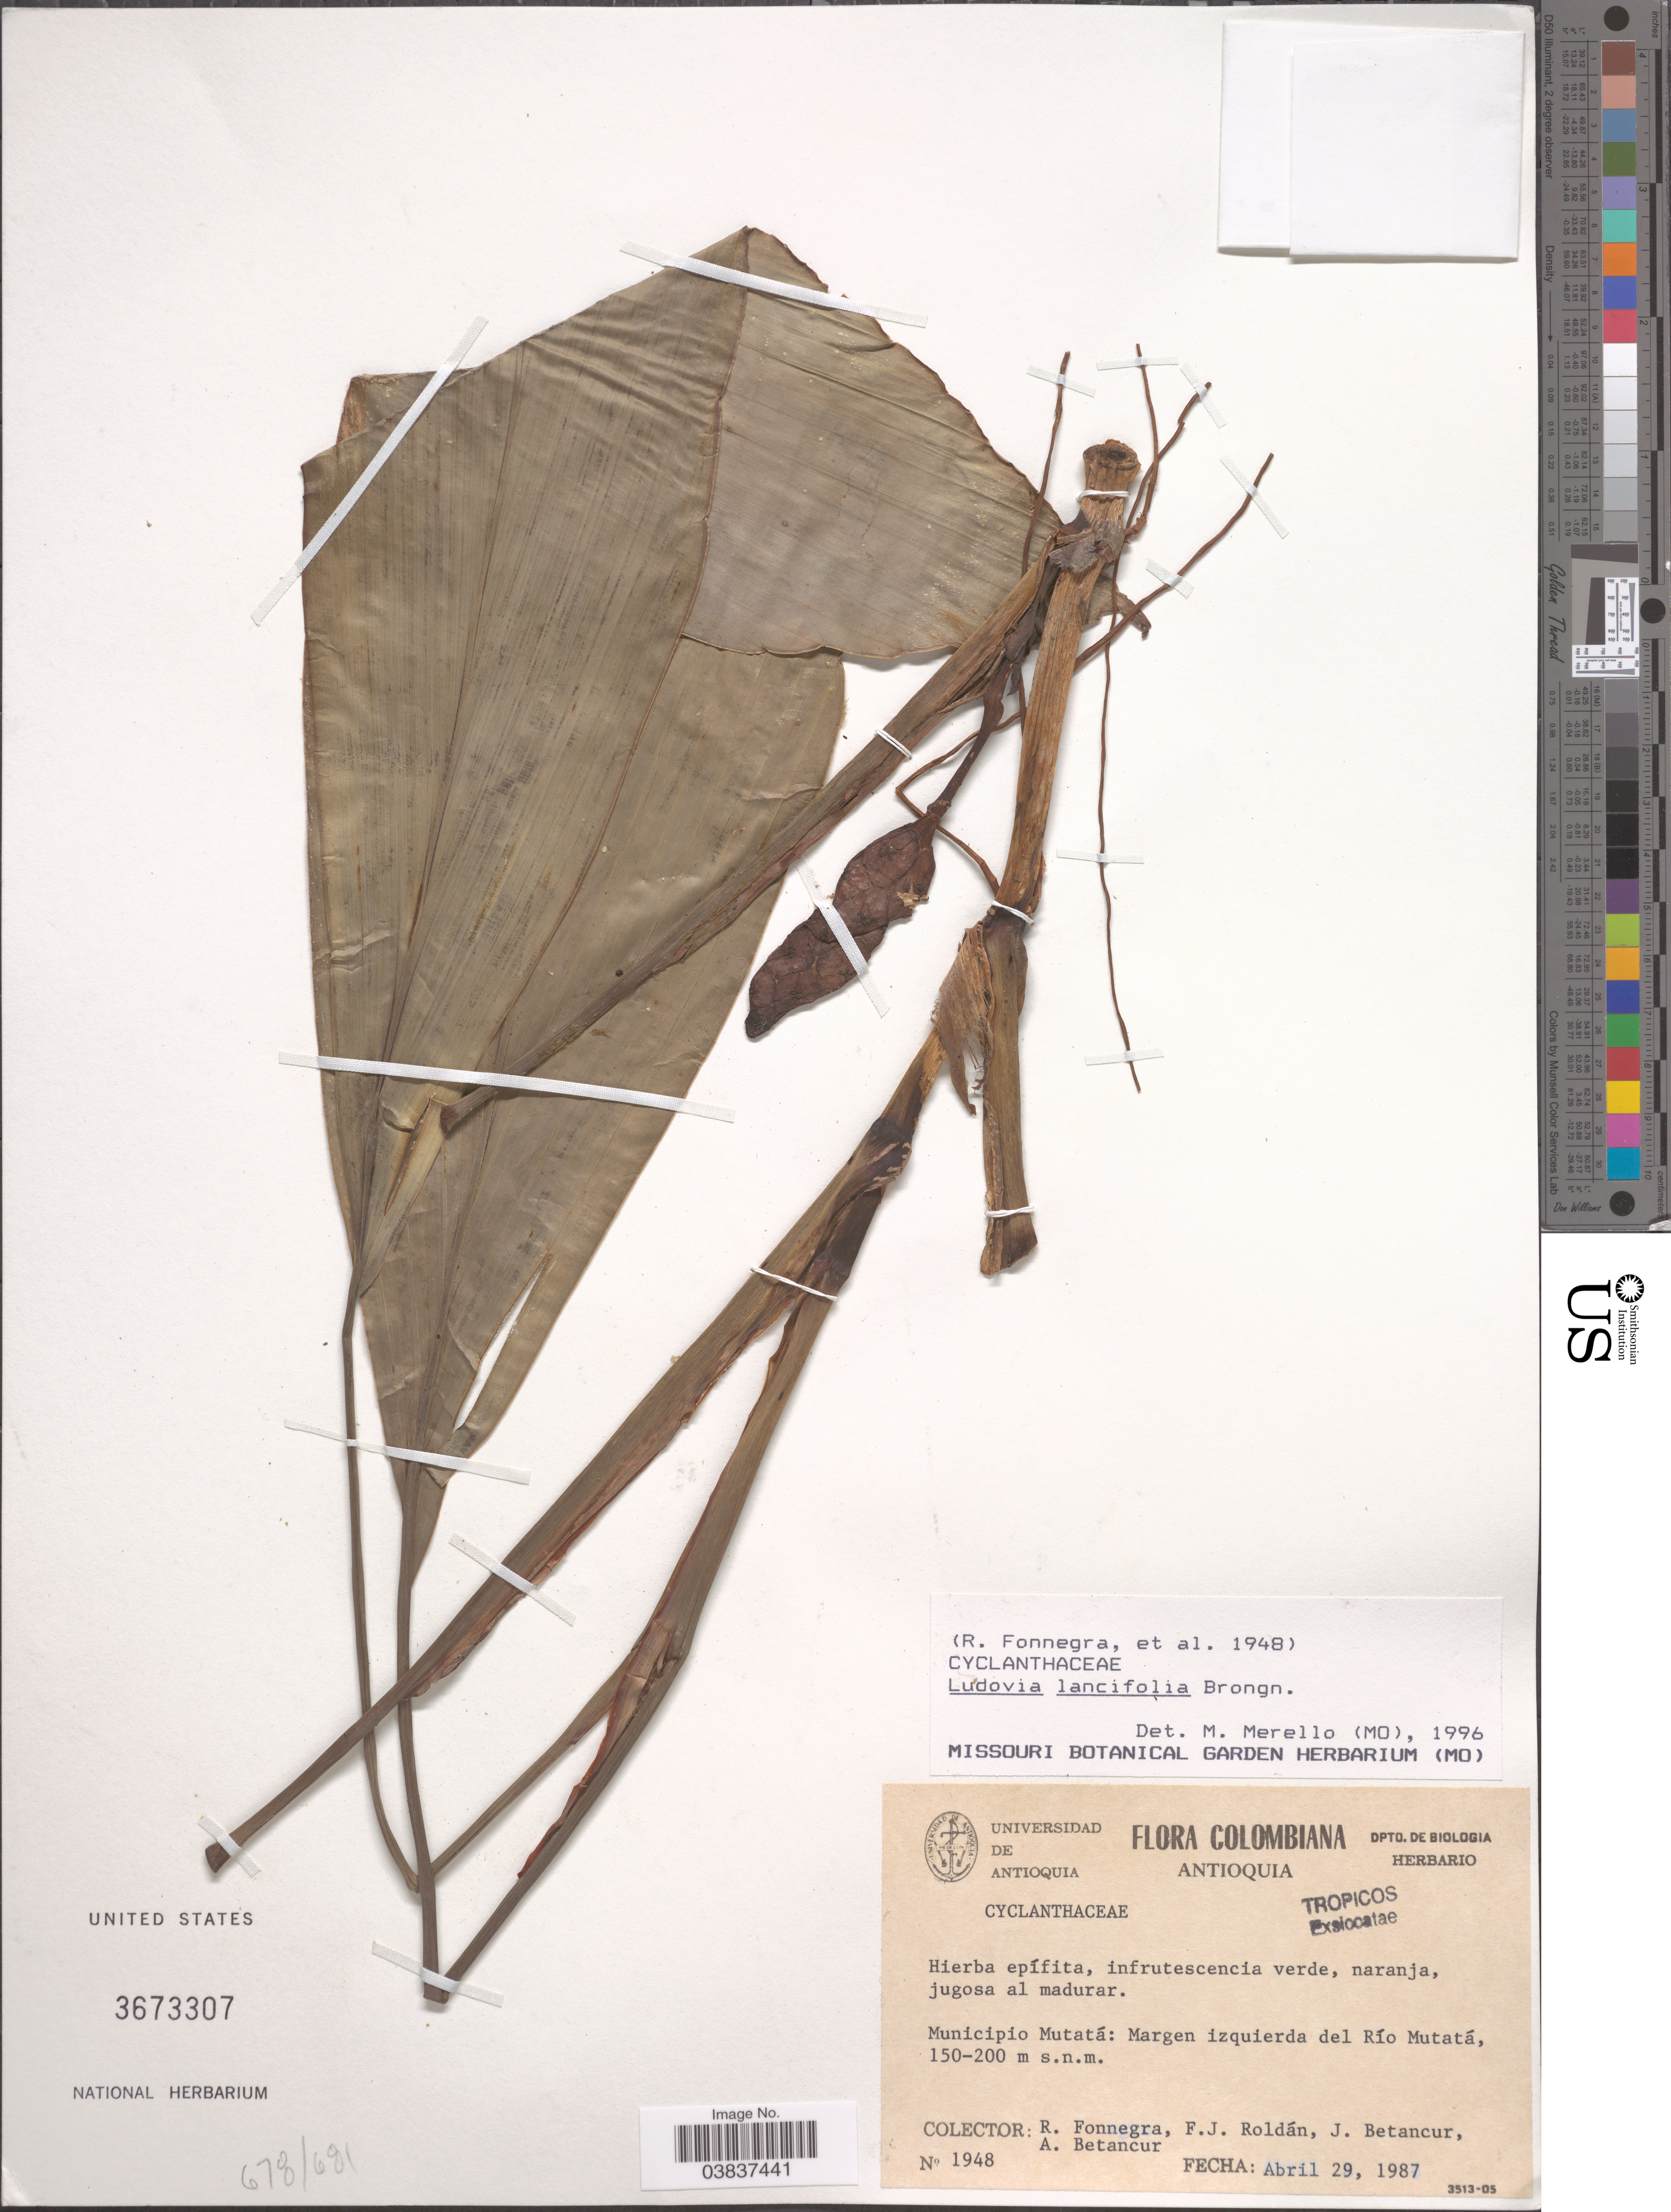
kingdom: Plantae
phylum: Tracheophyta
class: Liliopsida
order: Pandanales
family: Cyclanthaceae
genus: Ludovia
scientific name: Ludovia lancifolia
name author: Brongn.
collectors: R. Fonnegra, F. J. Roldán, J. Betancur & A. Betancur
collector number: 1948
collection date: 1987-04-29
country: Colombia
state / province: Antioquia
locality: Municipio Mutatá: Margen izquierda del Río Mutatá.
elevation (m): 150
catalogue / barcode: US 3673307